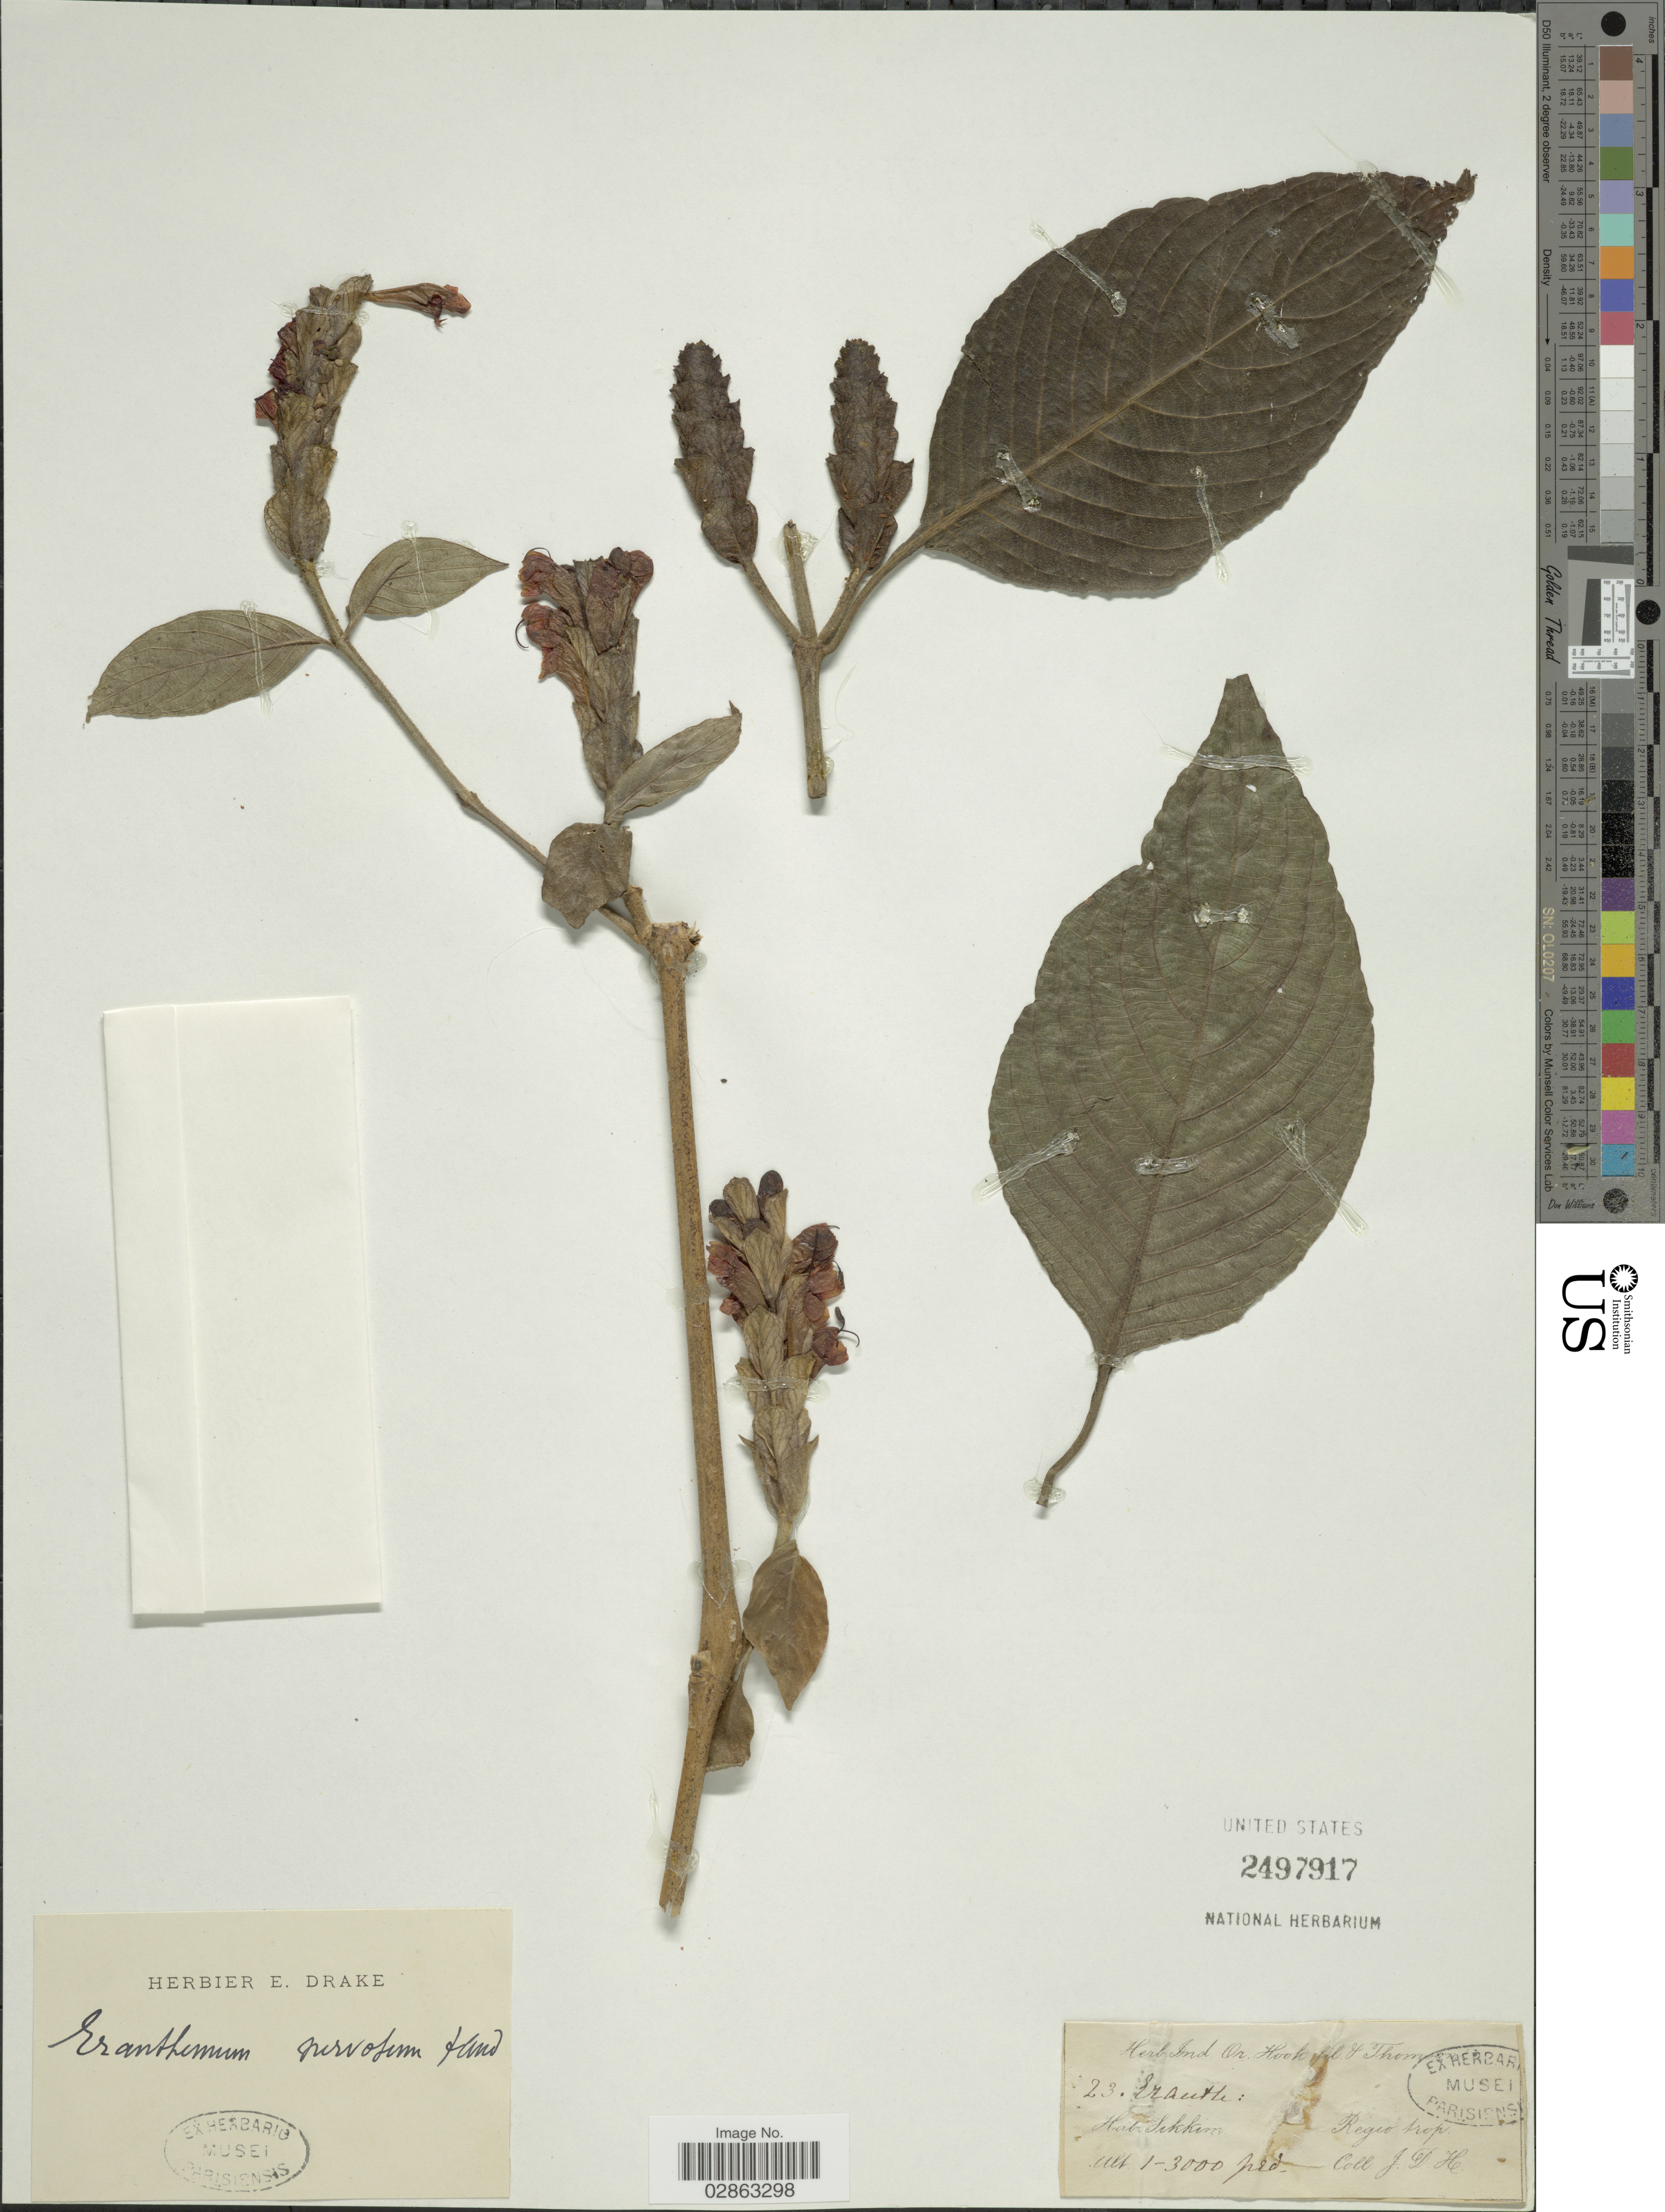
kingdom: Plantae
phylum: Tracheophyta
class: Magnoliopsida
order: Lamiales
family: Acanthaceae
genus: Eranthemum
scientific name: Eranthemum pulchellum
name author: Andrews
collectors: J. D. Hooker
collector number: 23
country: India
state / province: Sikkim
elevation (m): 305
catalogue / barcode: US 2497917